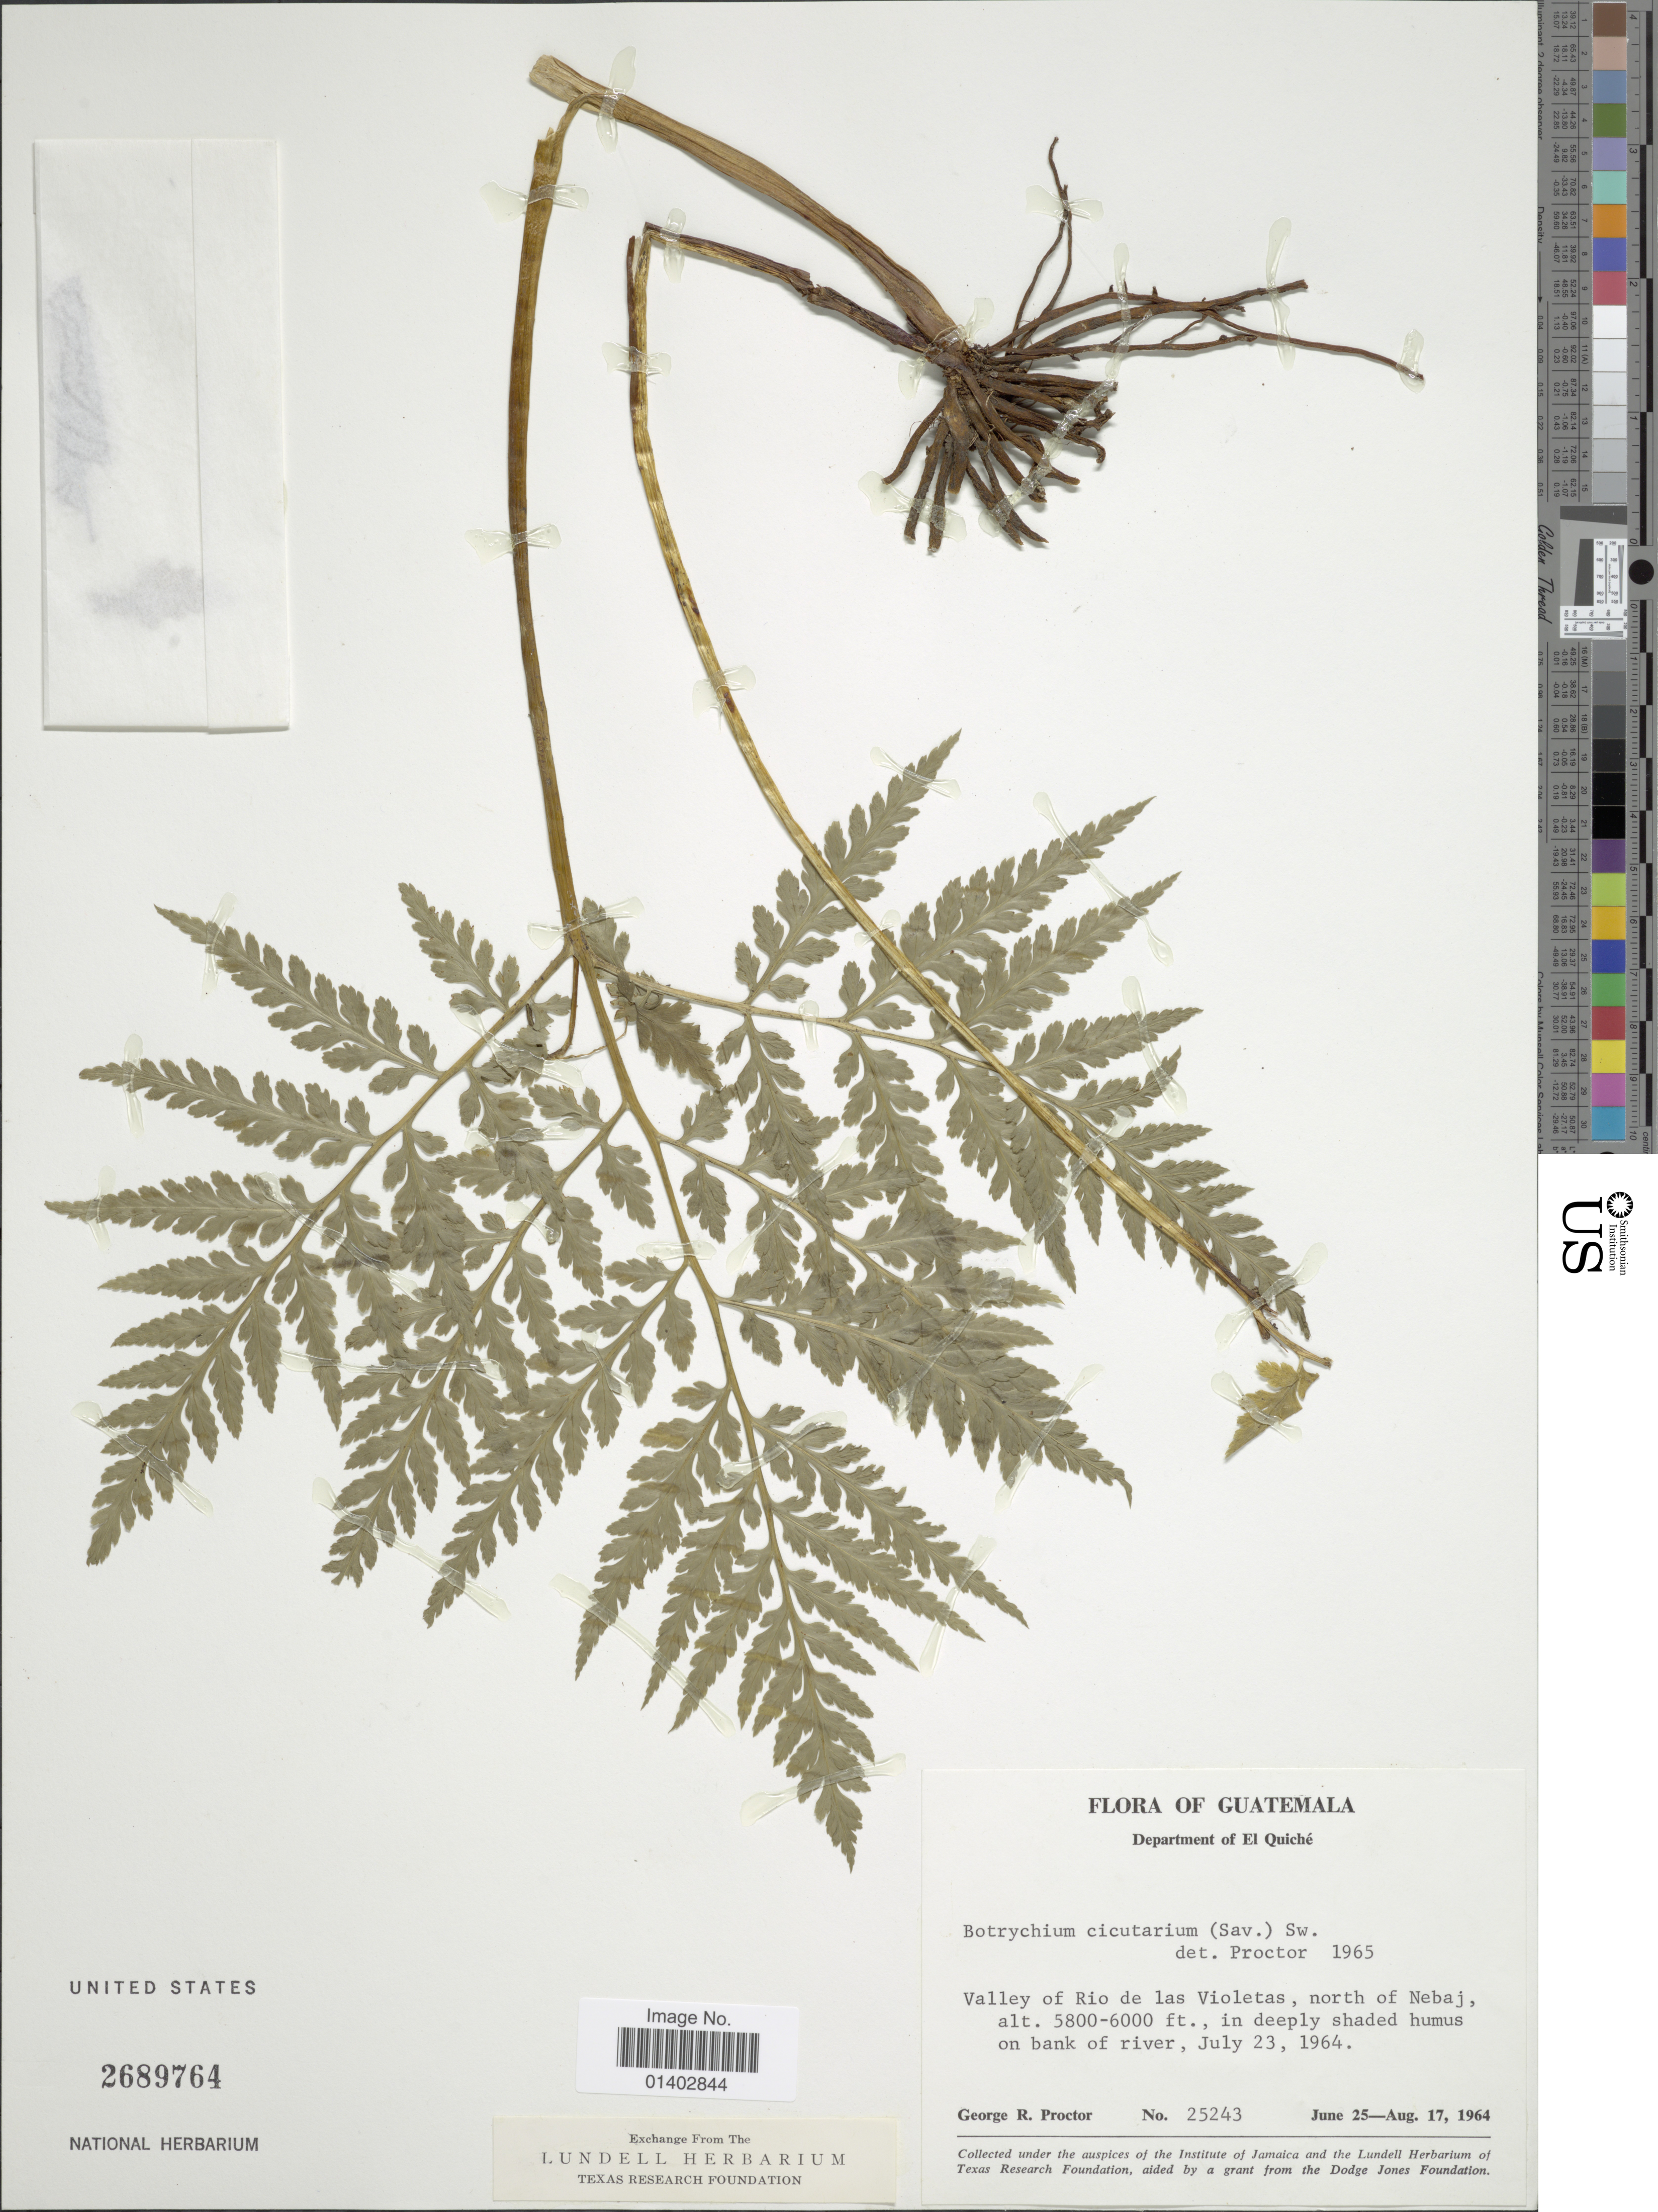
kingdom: Plantae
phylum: Tracheophyta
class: Polypodiopsida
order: Ophioglossales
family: Ophioglossaceae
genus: Botrychium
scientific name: Botrychium virginianum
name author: (L.) Sw.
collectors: G. R. Proctor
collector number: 25243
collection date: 1964-06-25/1964-08-17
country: Guatemala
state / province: El Quiché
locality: Department of El Quiché, Valley of Rio de las Violetas, north of Nebaj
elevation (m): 1768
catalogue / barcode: US 2689764